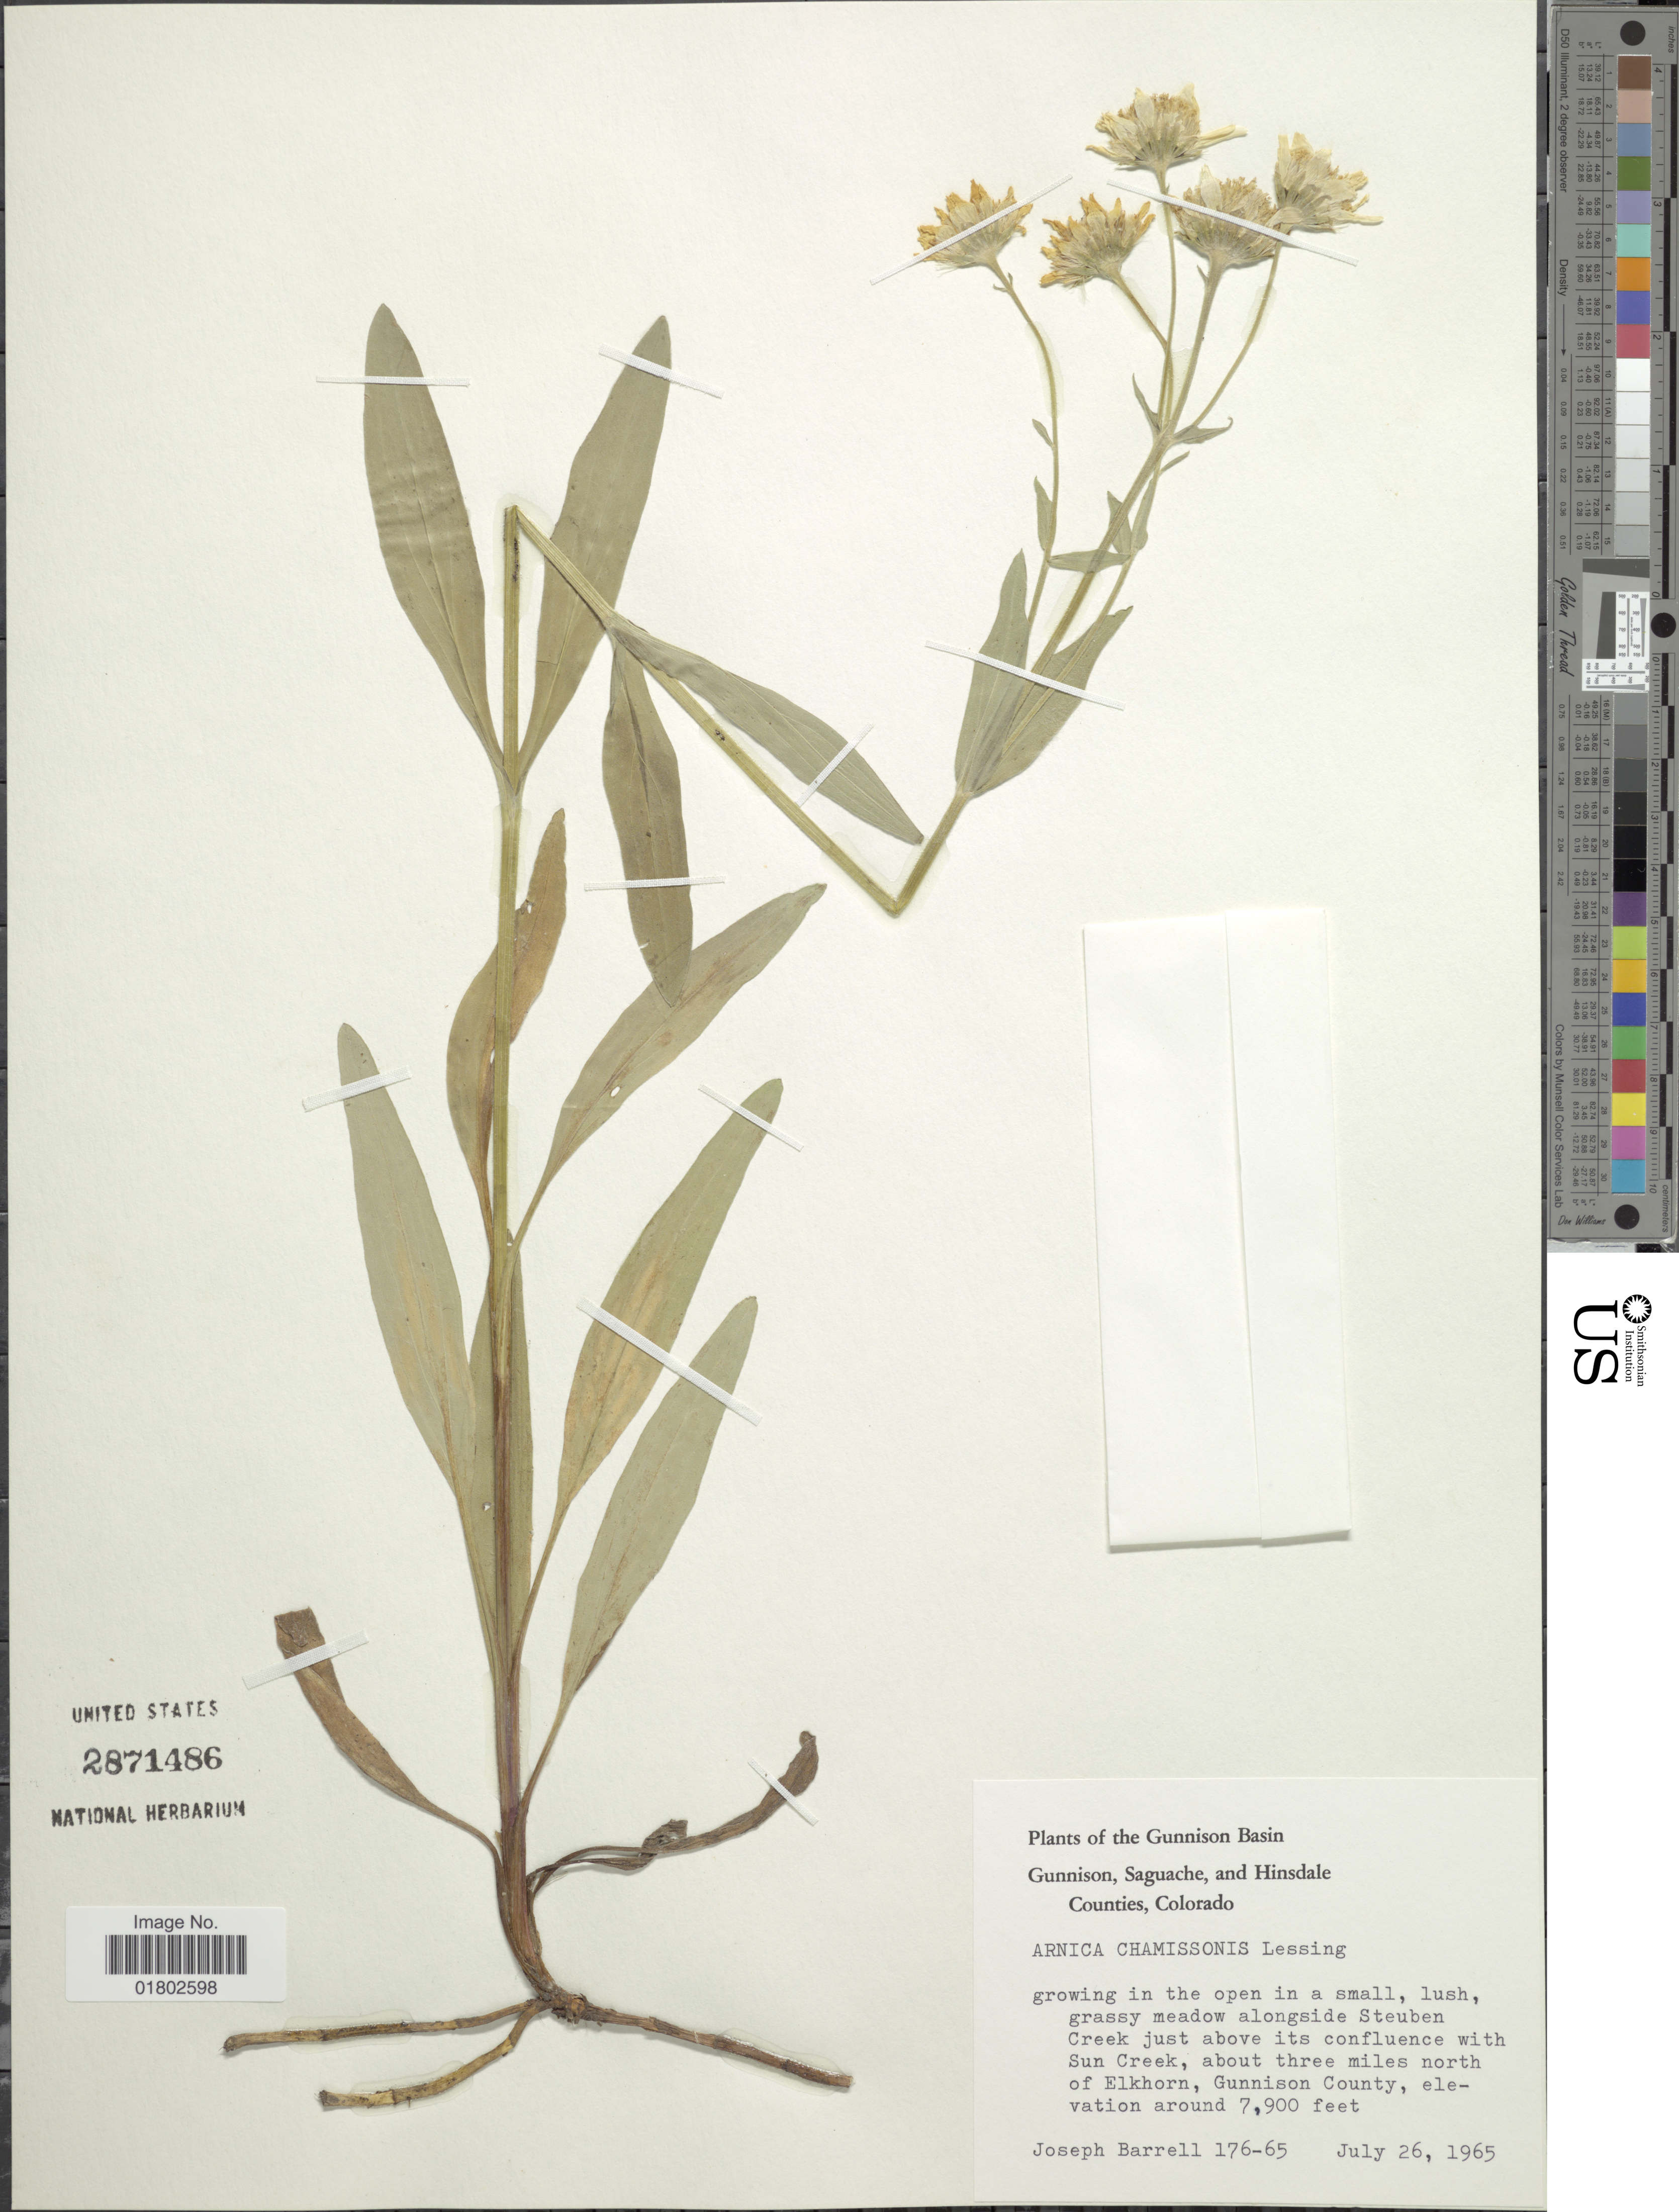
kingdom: Plantae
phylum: Tracheophyta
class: Magnoliopsida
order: Asterales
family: Asteraceae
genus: Arnica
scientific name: Arnica chamissonis subsp. foliosa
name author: (Nutt.) Maguire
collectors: J. Barrell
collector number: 176-65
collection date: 1965-07-26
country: United States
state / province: Colorado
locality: Gunnison Basin, Gunnison, Saguache, and Hinsdale Counties, alongside Steuben Creek just above its Confluence with Sun Creek, about three miles north of Elkhorn, Gunnison County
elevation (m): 2408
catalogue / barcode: US 2871486